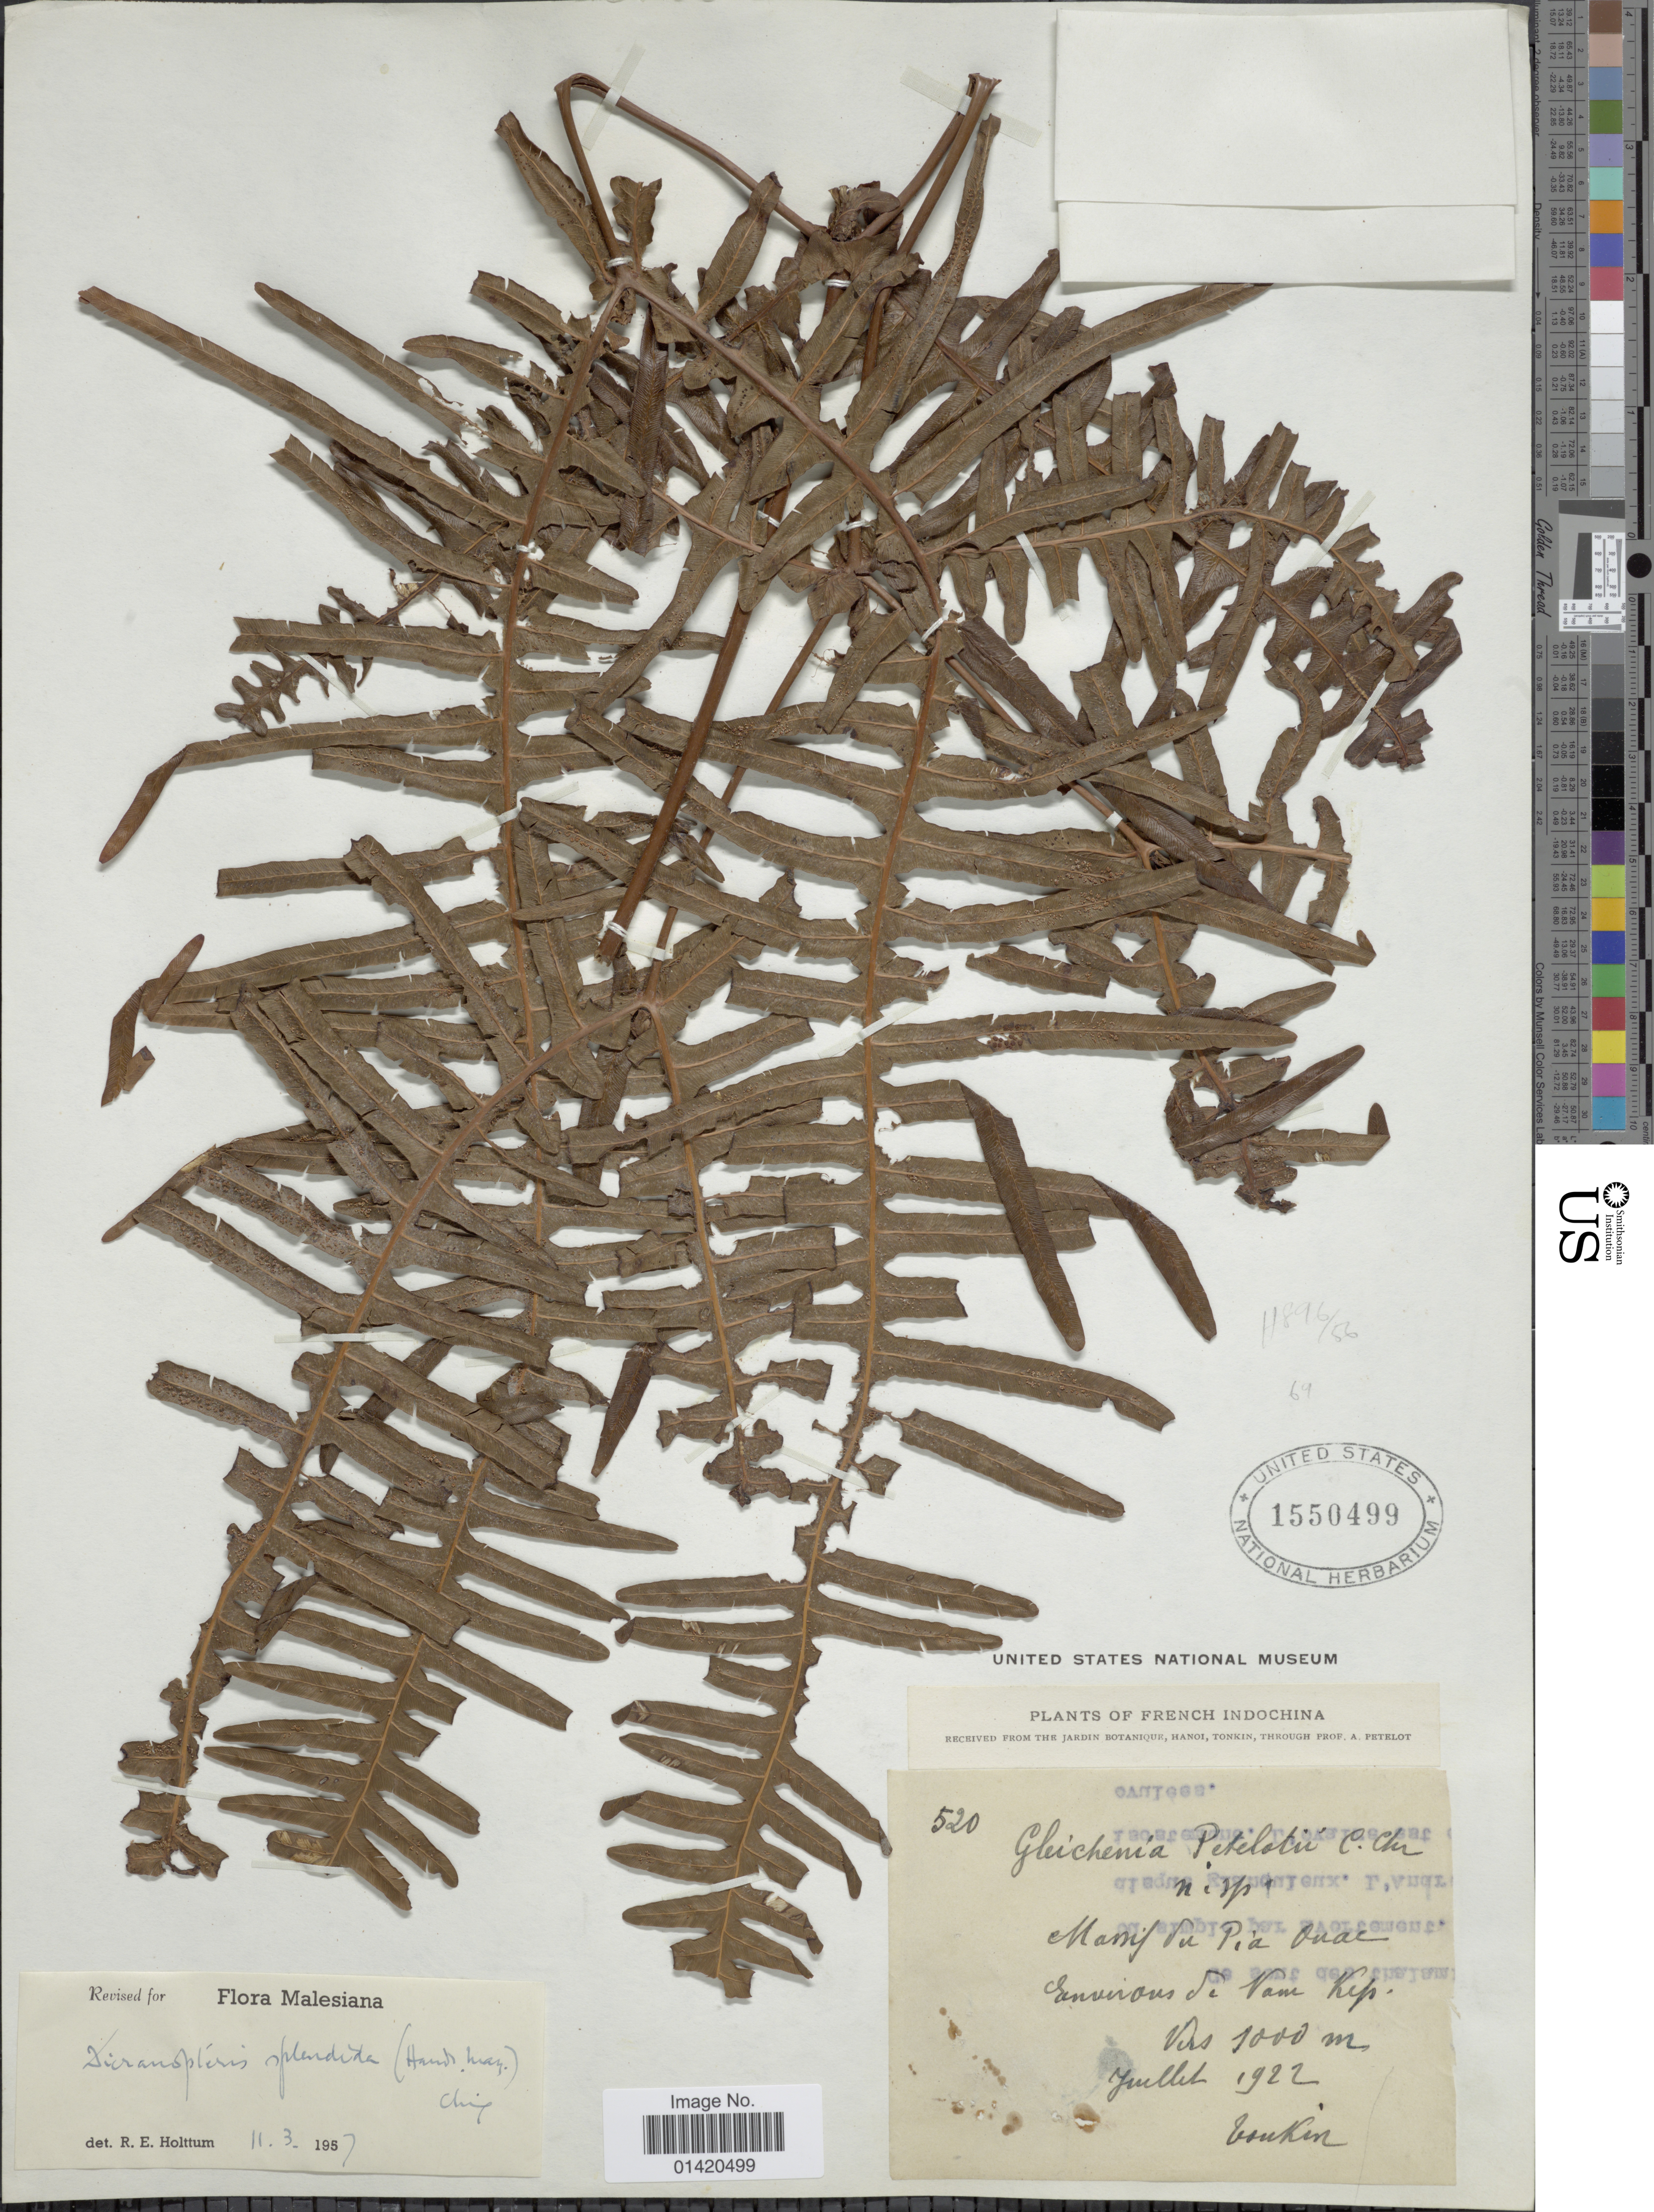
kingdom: Plantae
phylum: Tracheophyta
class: Polypodiopsida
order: Gleicheniales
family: Gleicheniaceae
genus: Dicranopteris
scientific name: Dicranopteris splendida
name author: (Hand.-Mazz.)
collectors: A. Petelot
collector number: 520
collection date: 1922-07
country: Vietnam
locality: Tonkin. Massif du Pia Ouae, environs de Nam Kip [interpreted]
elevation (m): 1000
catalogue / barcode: US 1550499